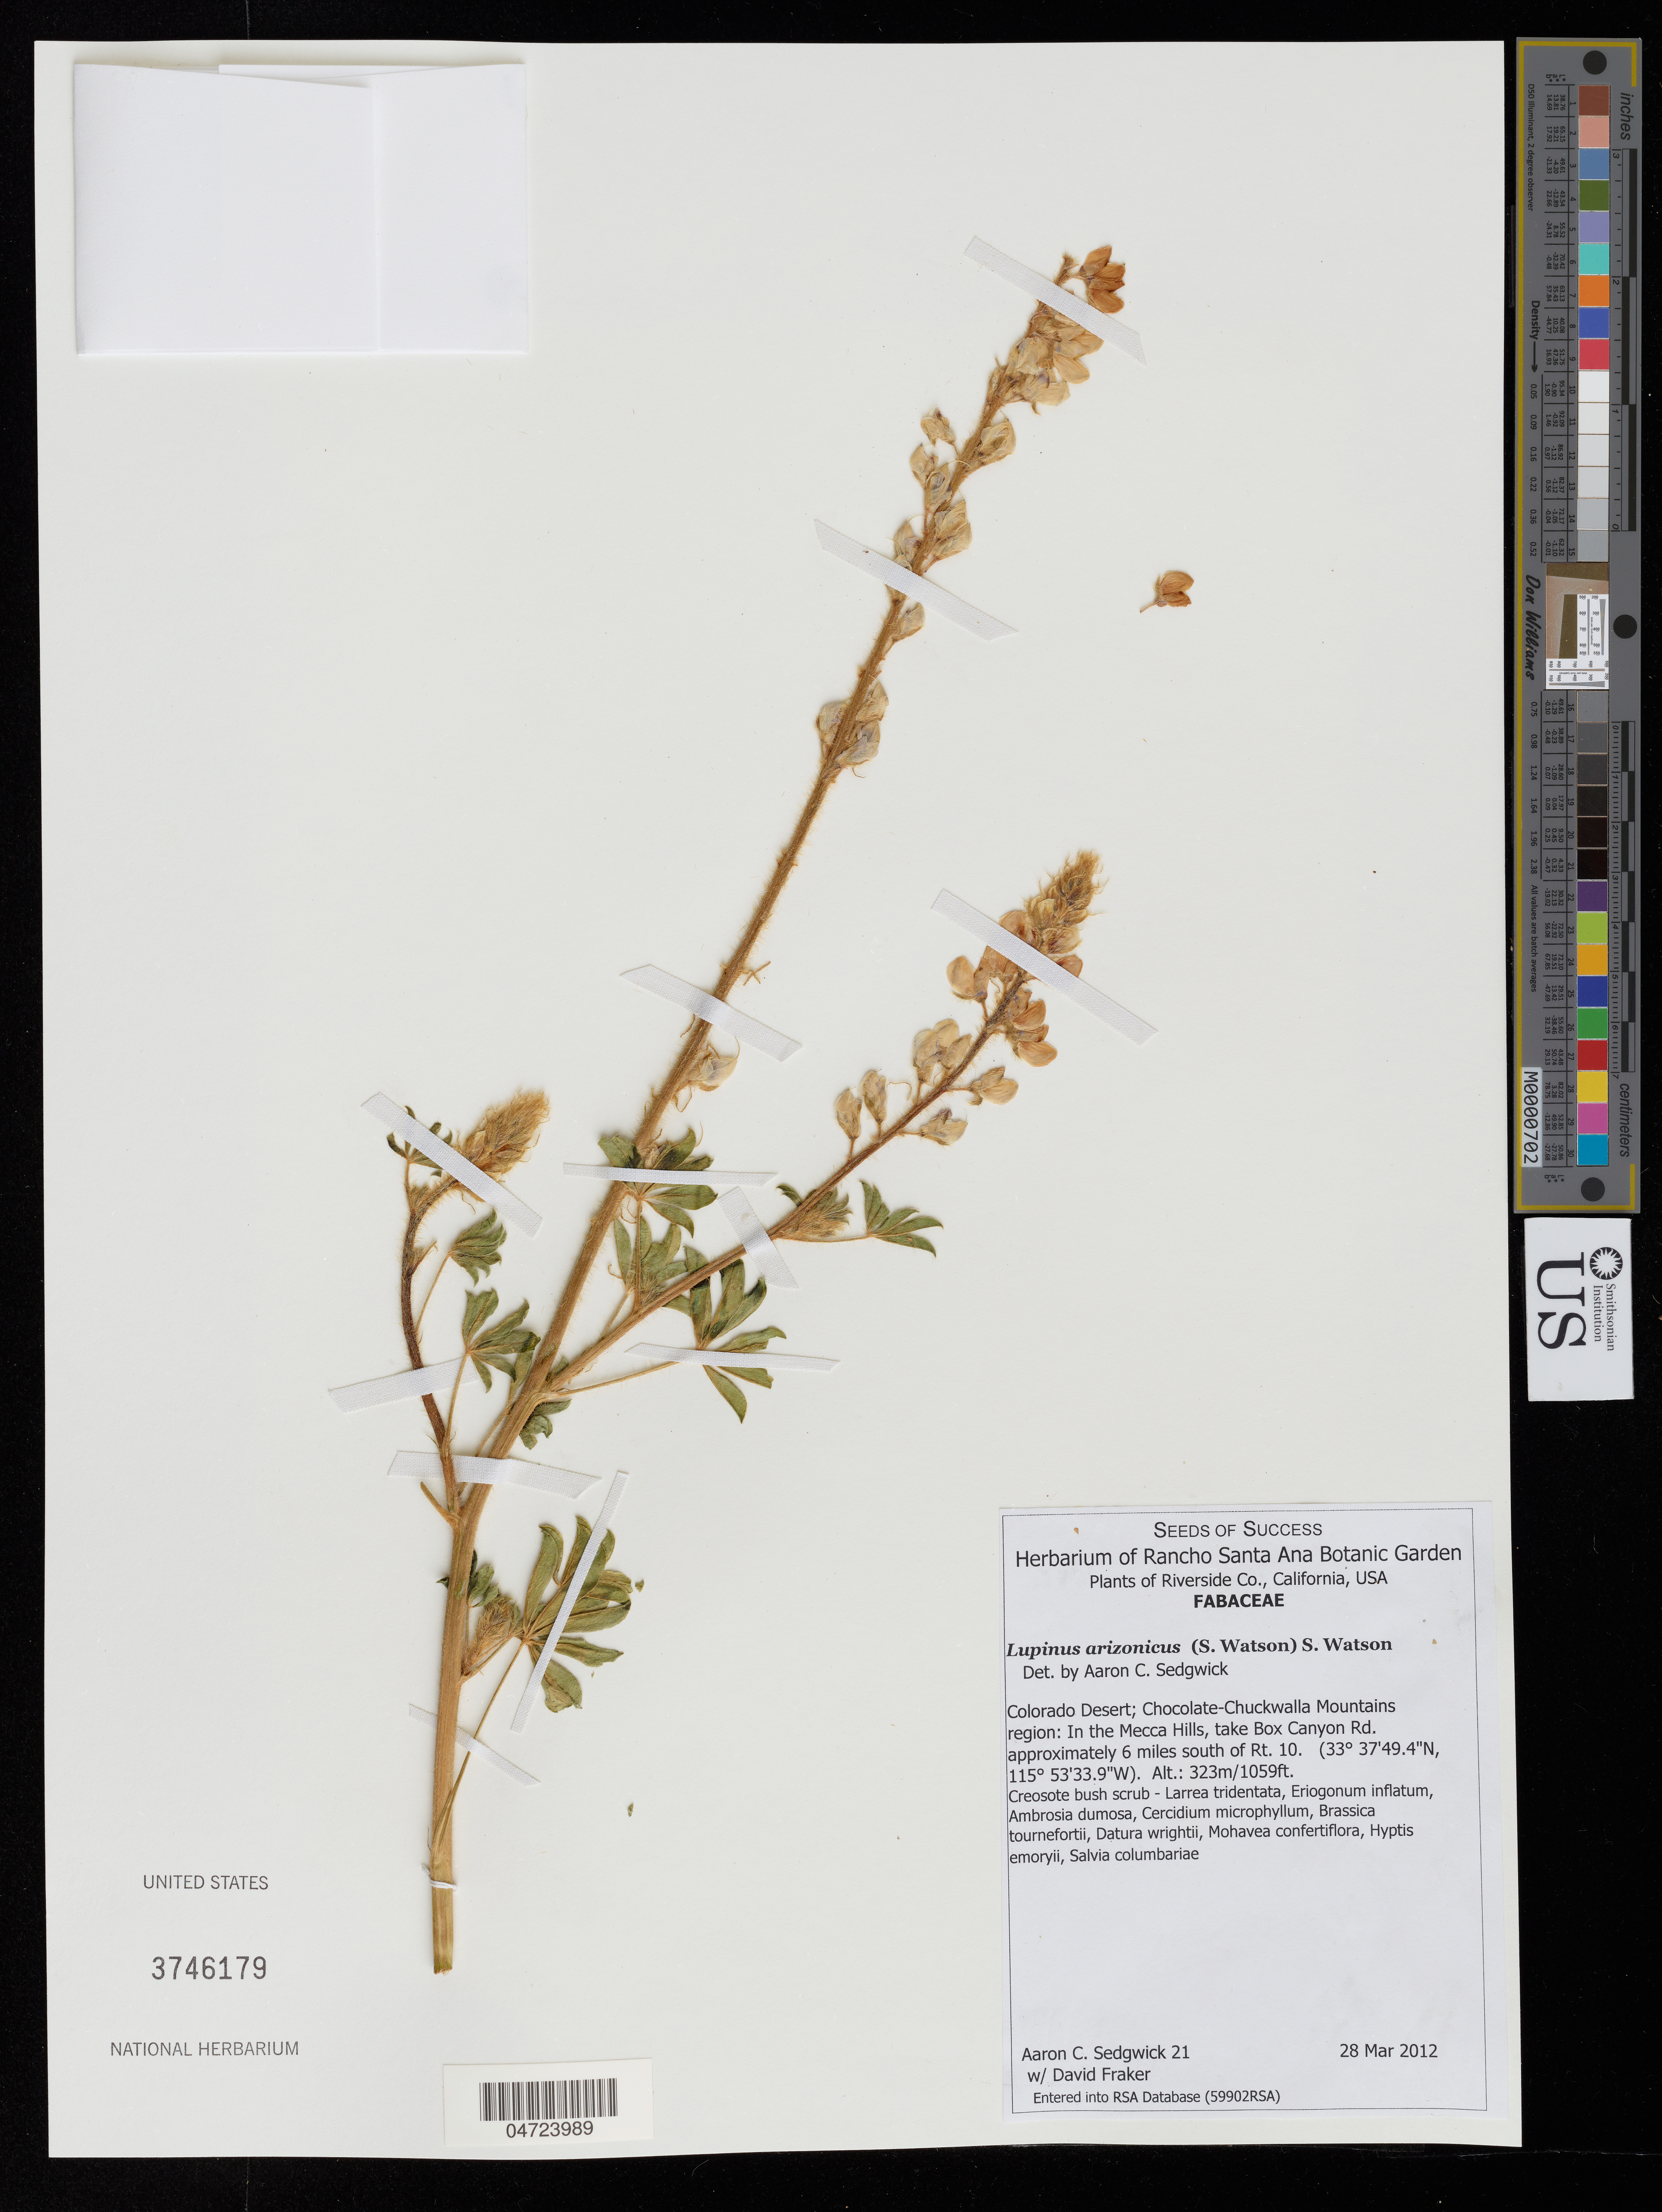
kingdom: Plantae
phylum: Tracheophyta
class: Magnoliopsida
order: Fabales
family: Fabaceae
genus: Lupinus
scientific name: Lupinus arizonicus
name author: (S. Watson) S. Watson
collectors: A. Sedgwick & D. Fraker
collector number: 21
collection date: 2012-03-28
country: United States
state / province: California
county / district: Riverside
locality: Riverside Co. Colorado Desert; Chocolate-Chuckwalla Mountains region: In the Mecca Hills, take Box Canyon Rd. approximately 6 miles south of Rt. 10.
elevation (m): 323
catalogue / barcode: US 3746179